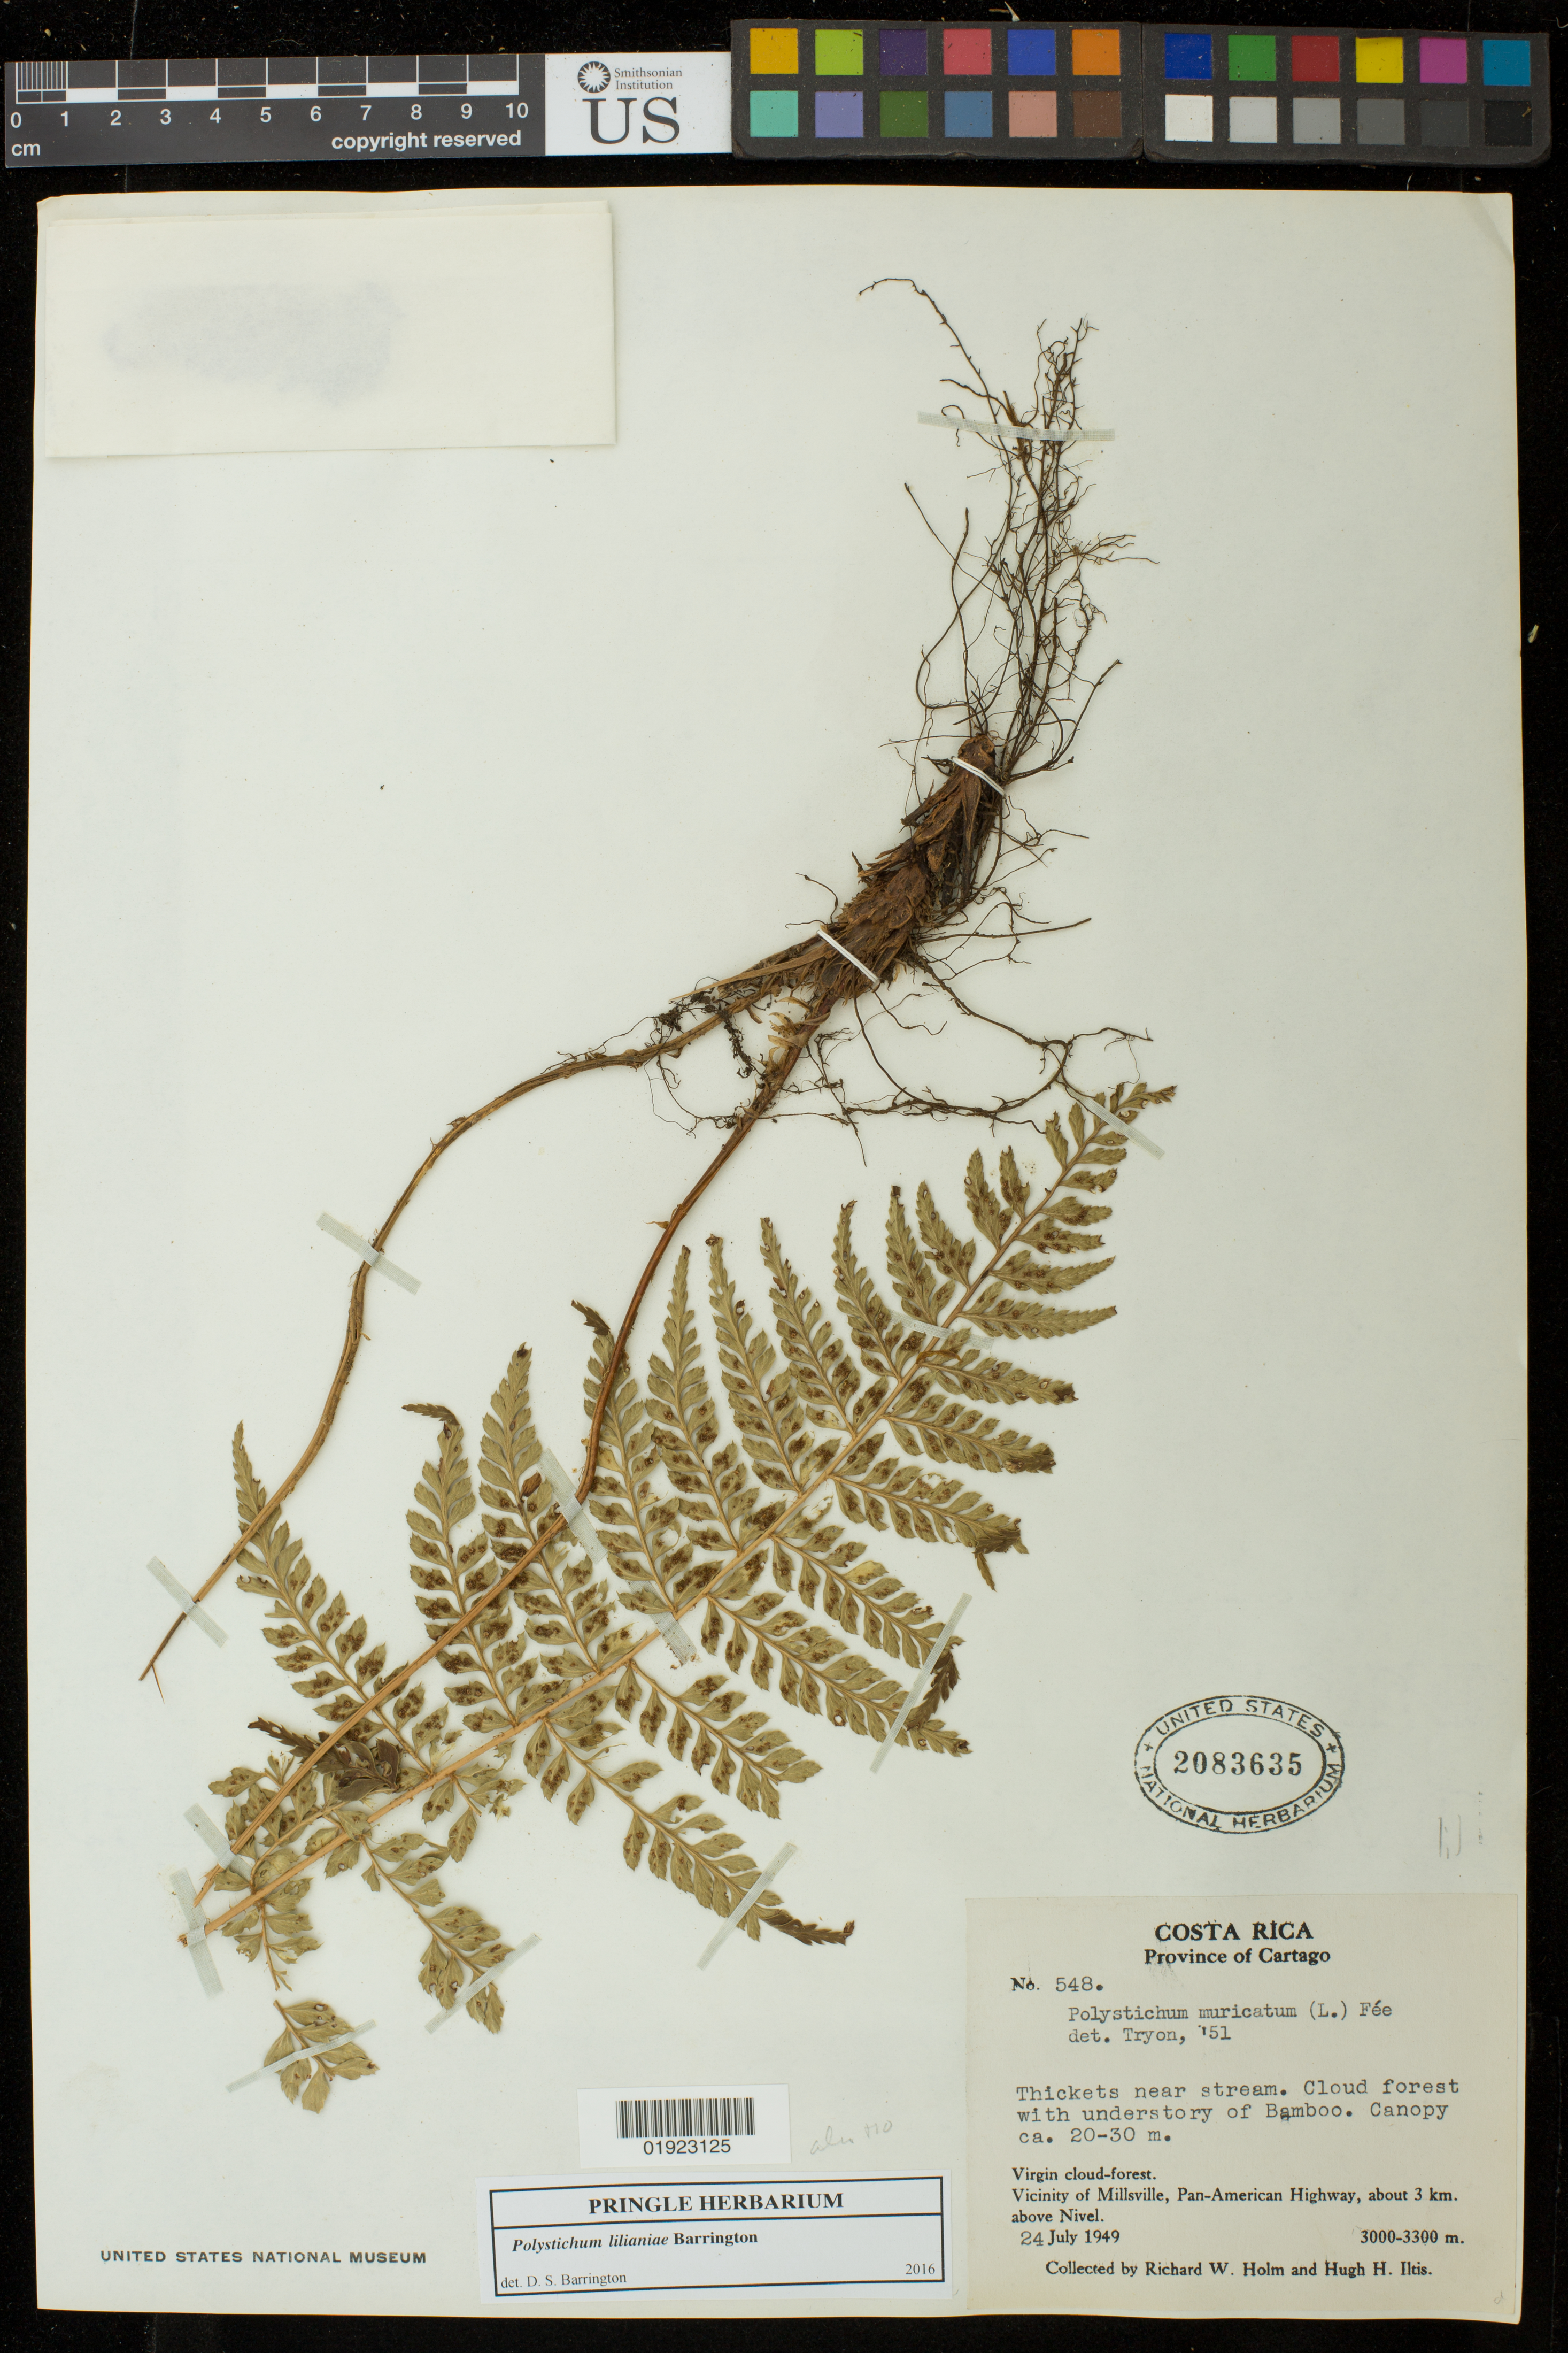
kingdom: Plantae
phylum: Tracheophyta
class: Polypodiopsida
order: Polypodiales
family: Dryopteridaceae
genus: Polystichum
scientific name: Polystichum lilianiae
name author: Barrington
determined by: Barrington, D. S., Curator (VT), University of Vermont (UNITED STATES)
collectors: R. W. Holm & H. H. Iltis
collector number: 548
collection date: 1949-07-24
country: Costa Rica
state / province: Cartago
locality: Vicinity of Millsville, Pan-American Highway, about 3 km. above Nivel.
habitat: Thickets near stream. Virgin cloud forest with understory of bamboo. Canopy ca. 20-30 m.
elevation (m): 3000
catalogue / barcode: US 2083635